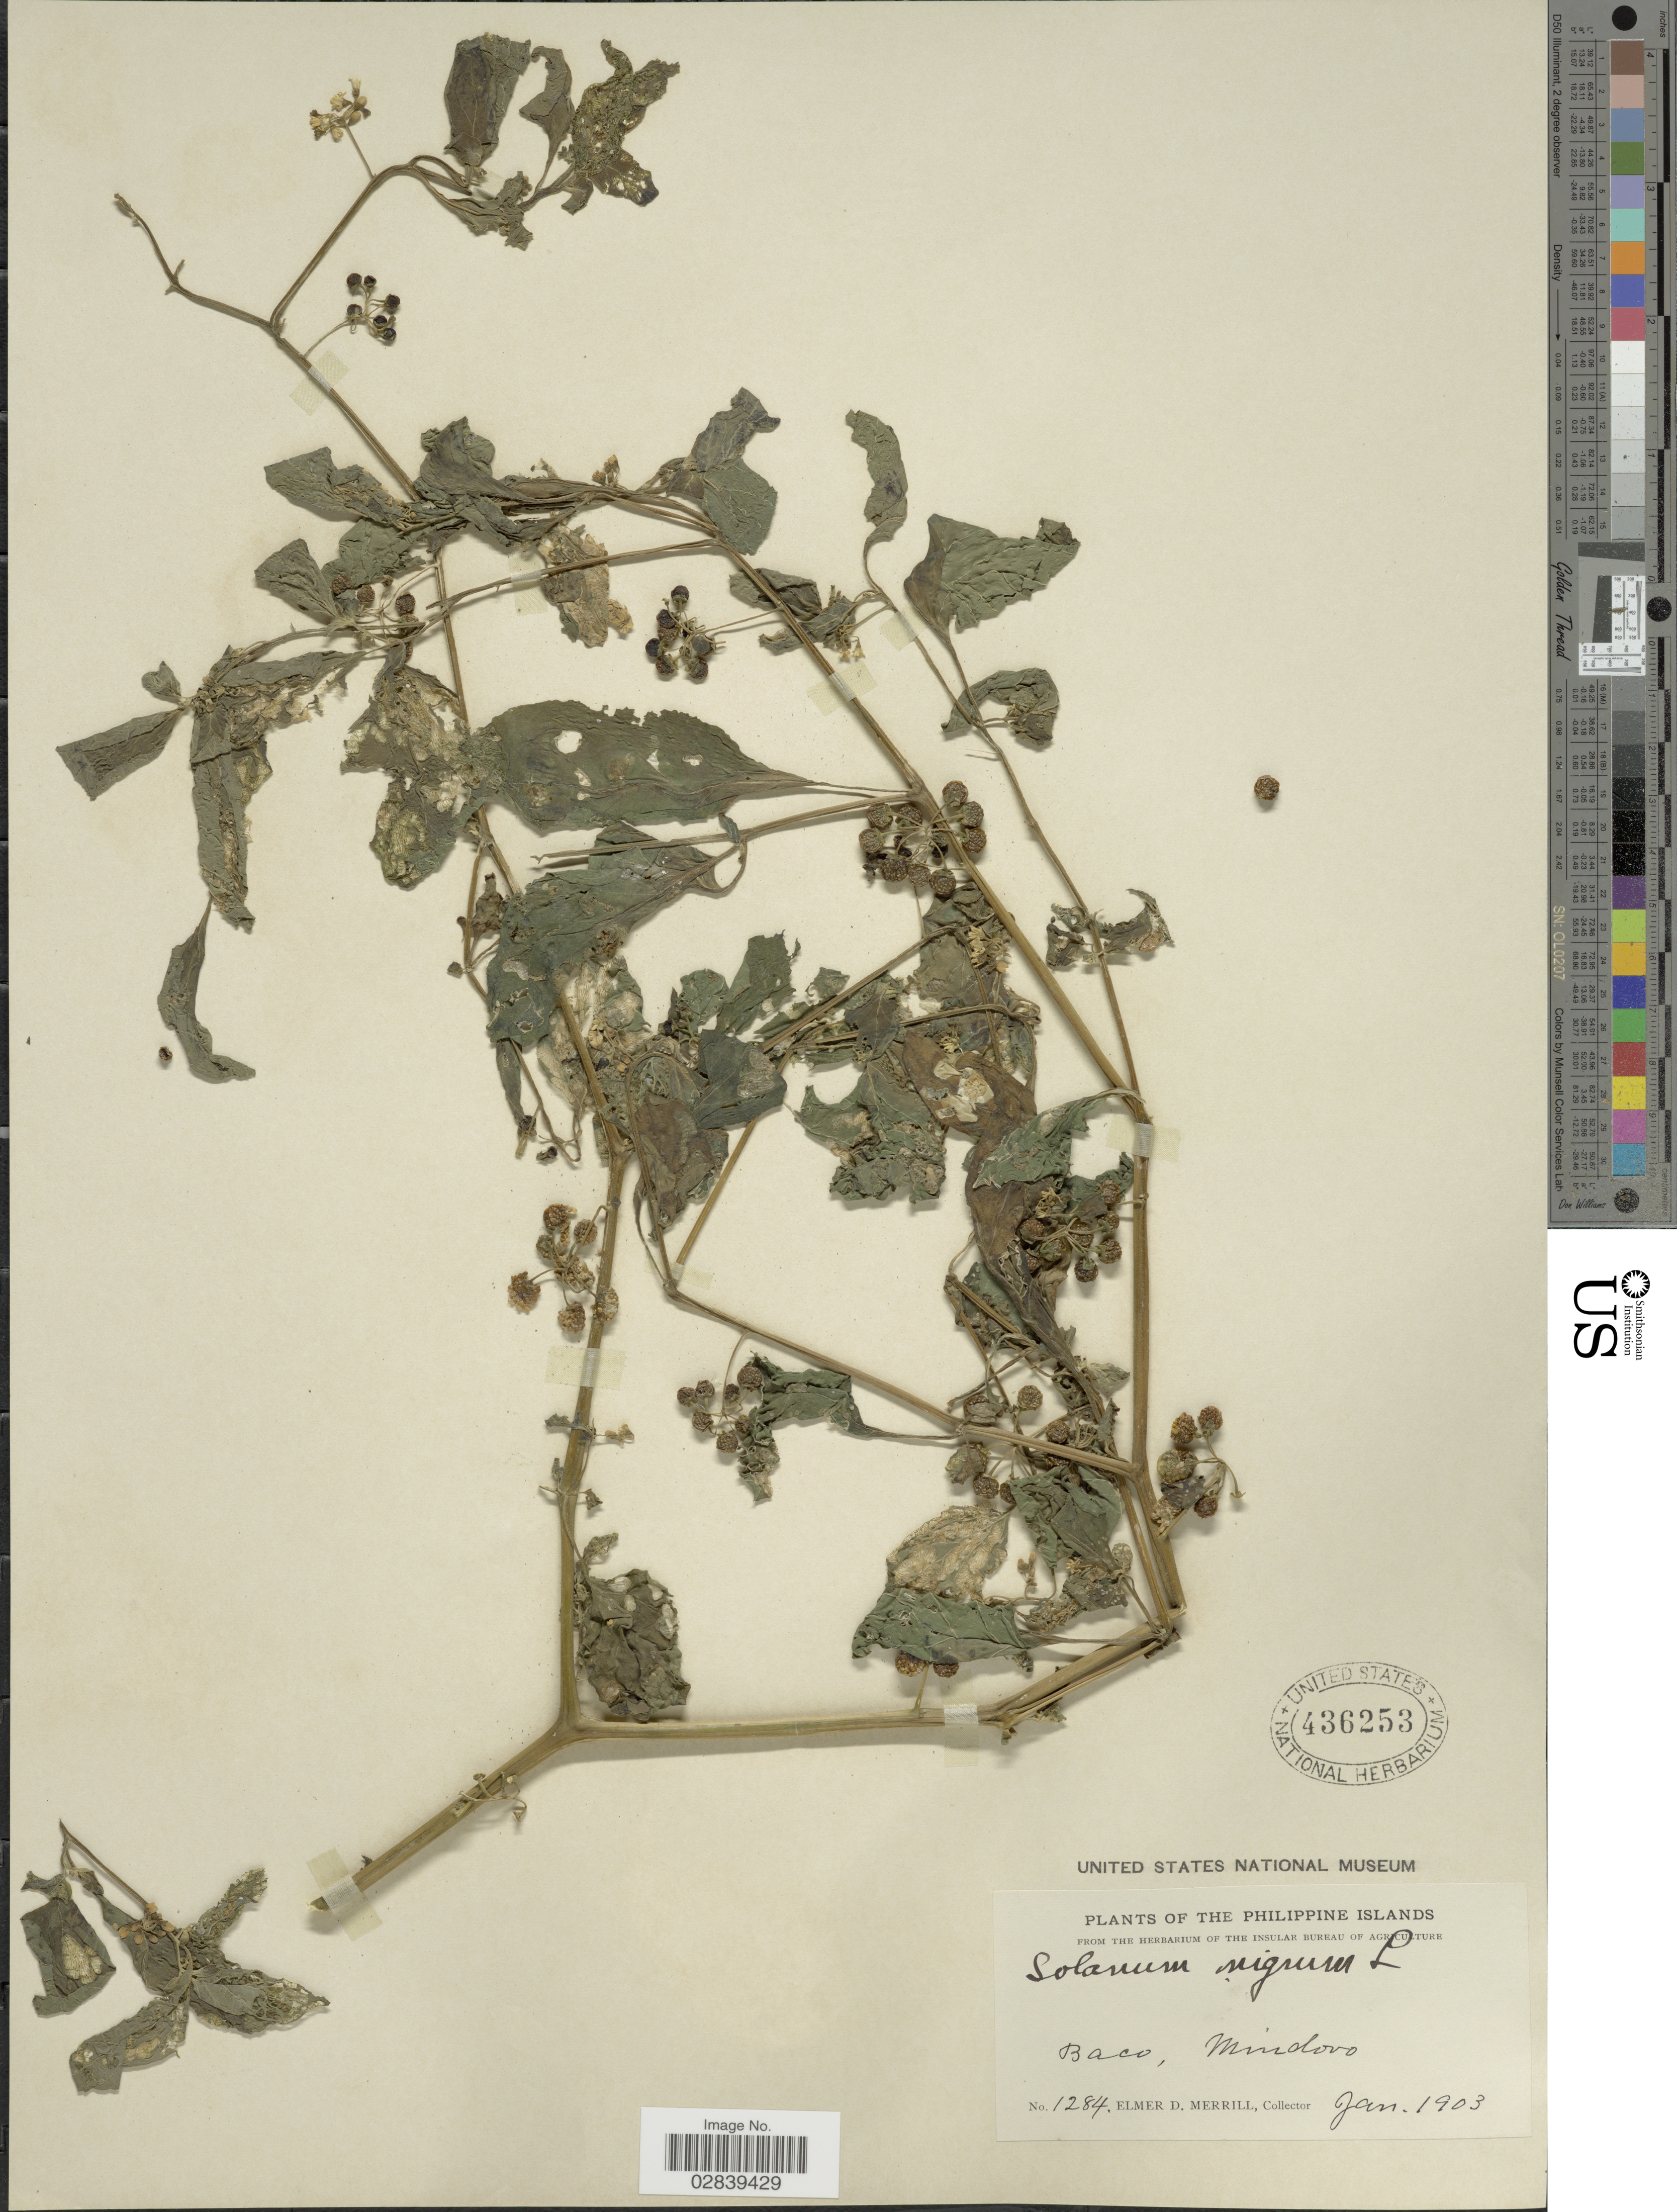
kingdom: Plantae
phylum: Tracheophyta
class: Magnoliopsida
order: Solanales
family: Solanaceae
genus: Solanum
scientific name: Solanum nigrum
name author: L.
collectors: E. D. Merrill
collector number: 1284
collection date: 1903-01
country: Philippines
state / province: Mimaropa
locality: Baco, Mindoro.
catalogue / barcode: US 436253